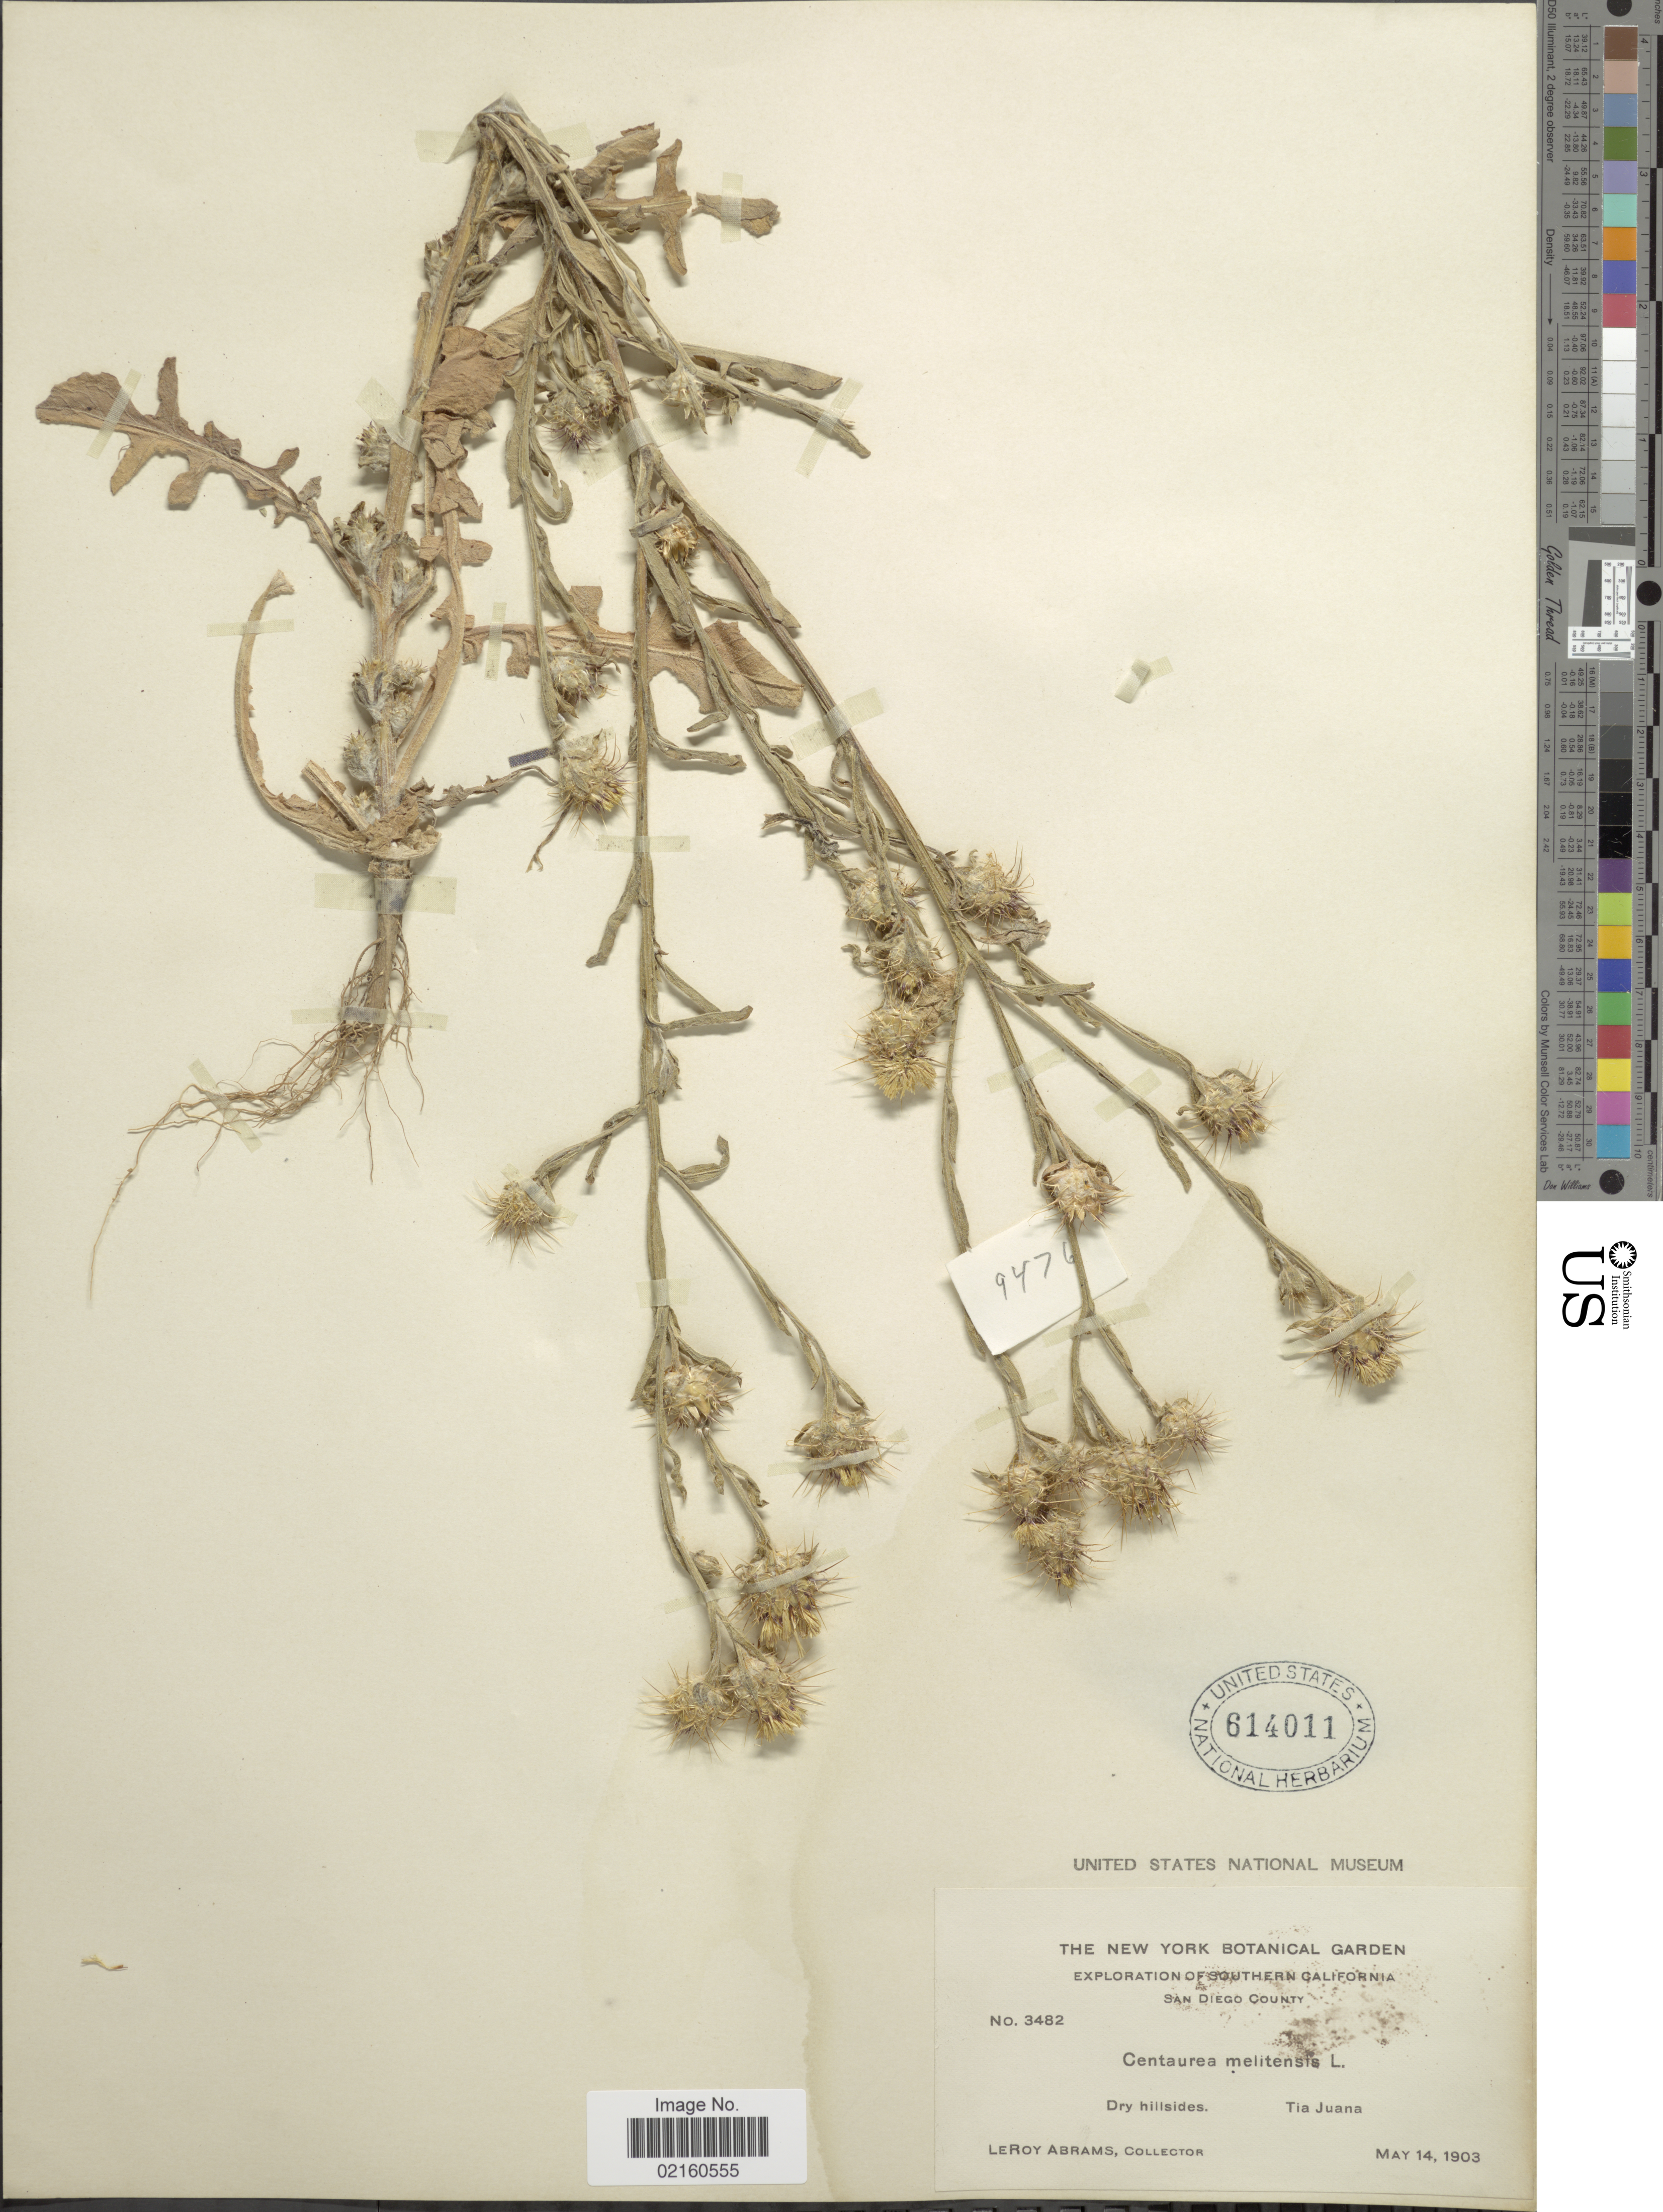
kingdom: Plantae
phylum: Tracheophyta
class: Magnoliopsida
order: Asterales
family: Asteraceae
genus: Centaurea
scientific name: Centaurea melitensis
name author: L.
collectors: L. Abrams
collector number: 3482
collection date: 1903-05-14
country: United States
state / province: California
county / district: San Diego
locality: Southern California, San Diego County, Tia Juana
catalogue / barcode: US 614011